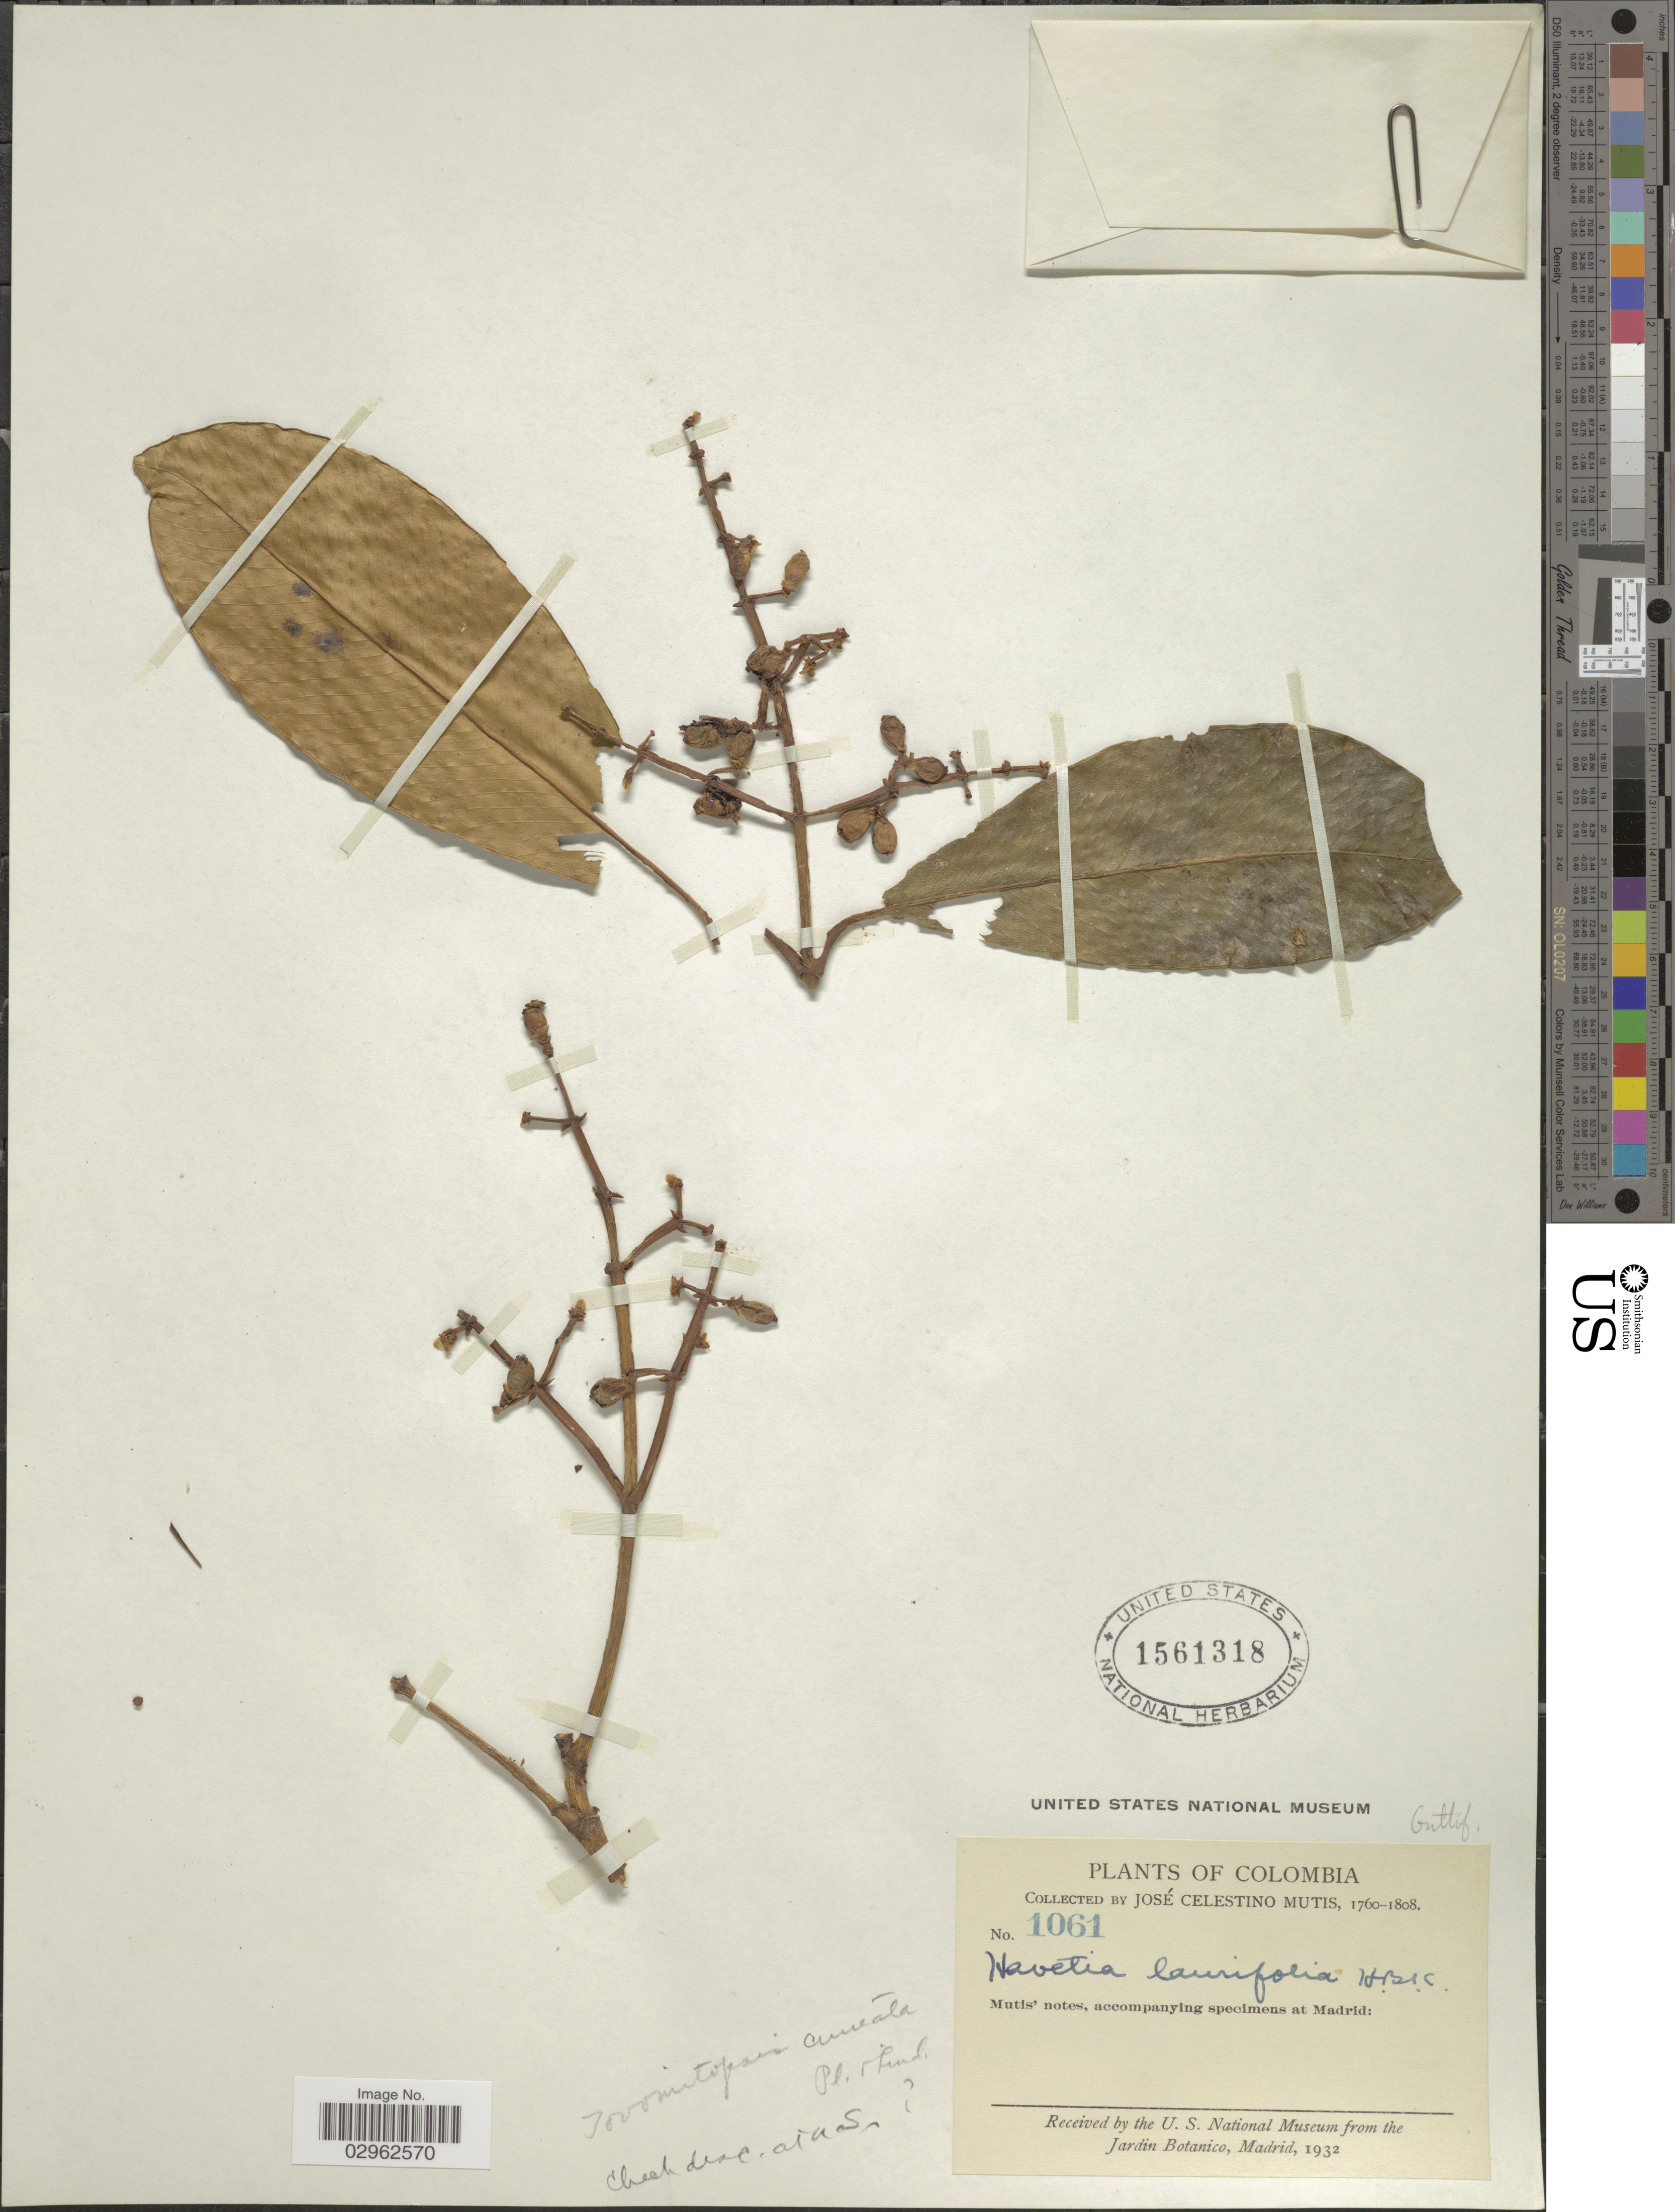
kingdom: Plantae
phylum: Tracheophyta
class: Magnoliopsida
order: Malpighiales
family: Clusiaceae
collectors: J. C. B. Mutis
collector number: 1061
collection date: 1760/1808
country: Colombia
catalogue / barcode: US 1561318